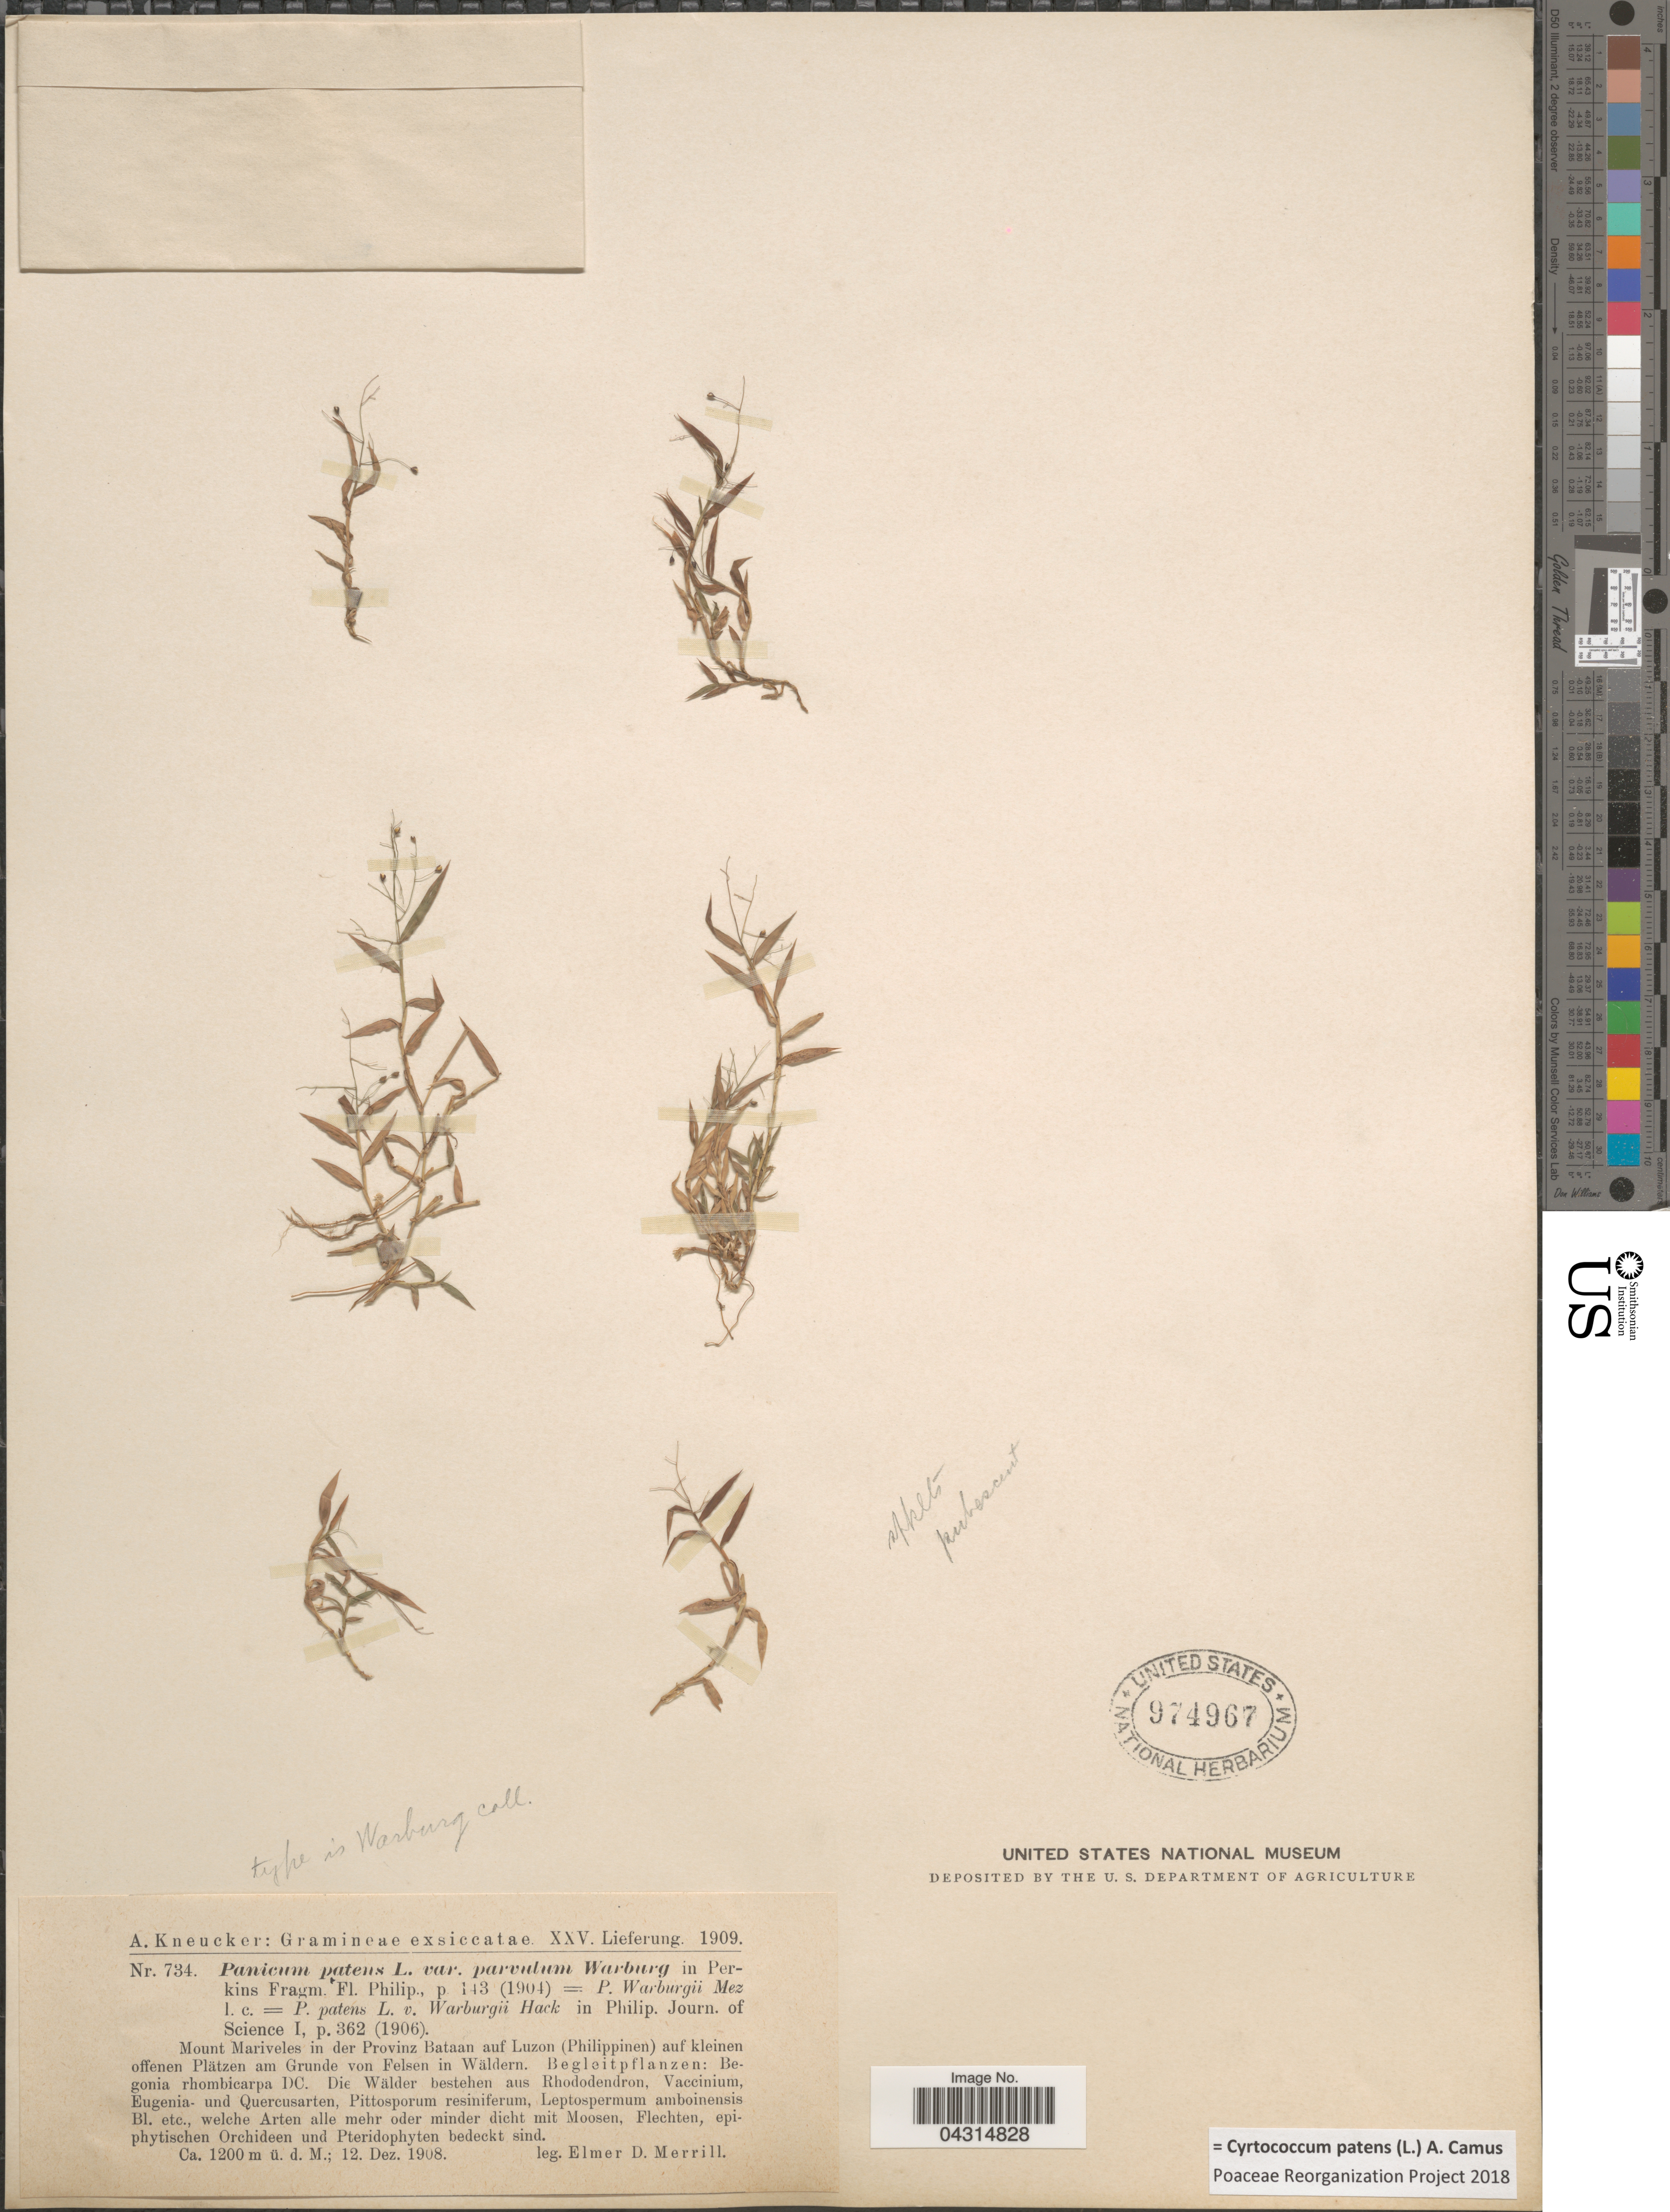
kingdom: Plantae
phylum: Tracheophyta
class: Liliopsida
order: Poales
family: Poaceae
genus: Cyrtococcum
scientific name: Cyrtococcum patens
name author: (L.) A. Camus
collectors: E. D. Merrill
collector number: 734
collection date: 1908-12-12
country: Philippines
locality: Mount Mariveles in der Provinz Bataan auf Luzon auf kleinen offenen Plätzen am Grunde von Felsen in Wäldern.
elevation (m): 1200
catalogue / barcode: US 974967